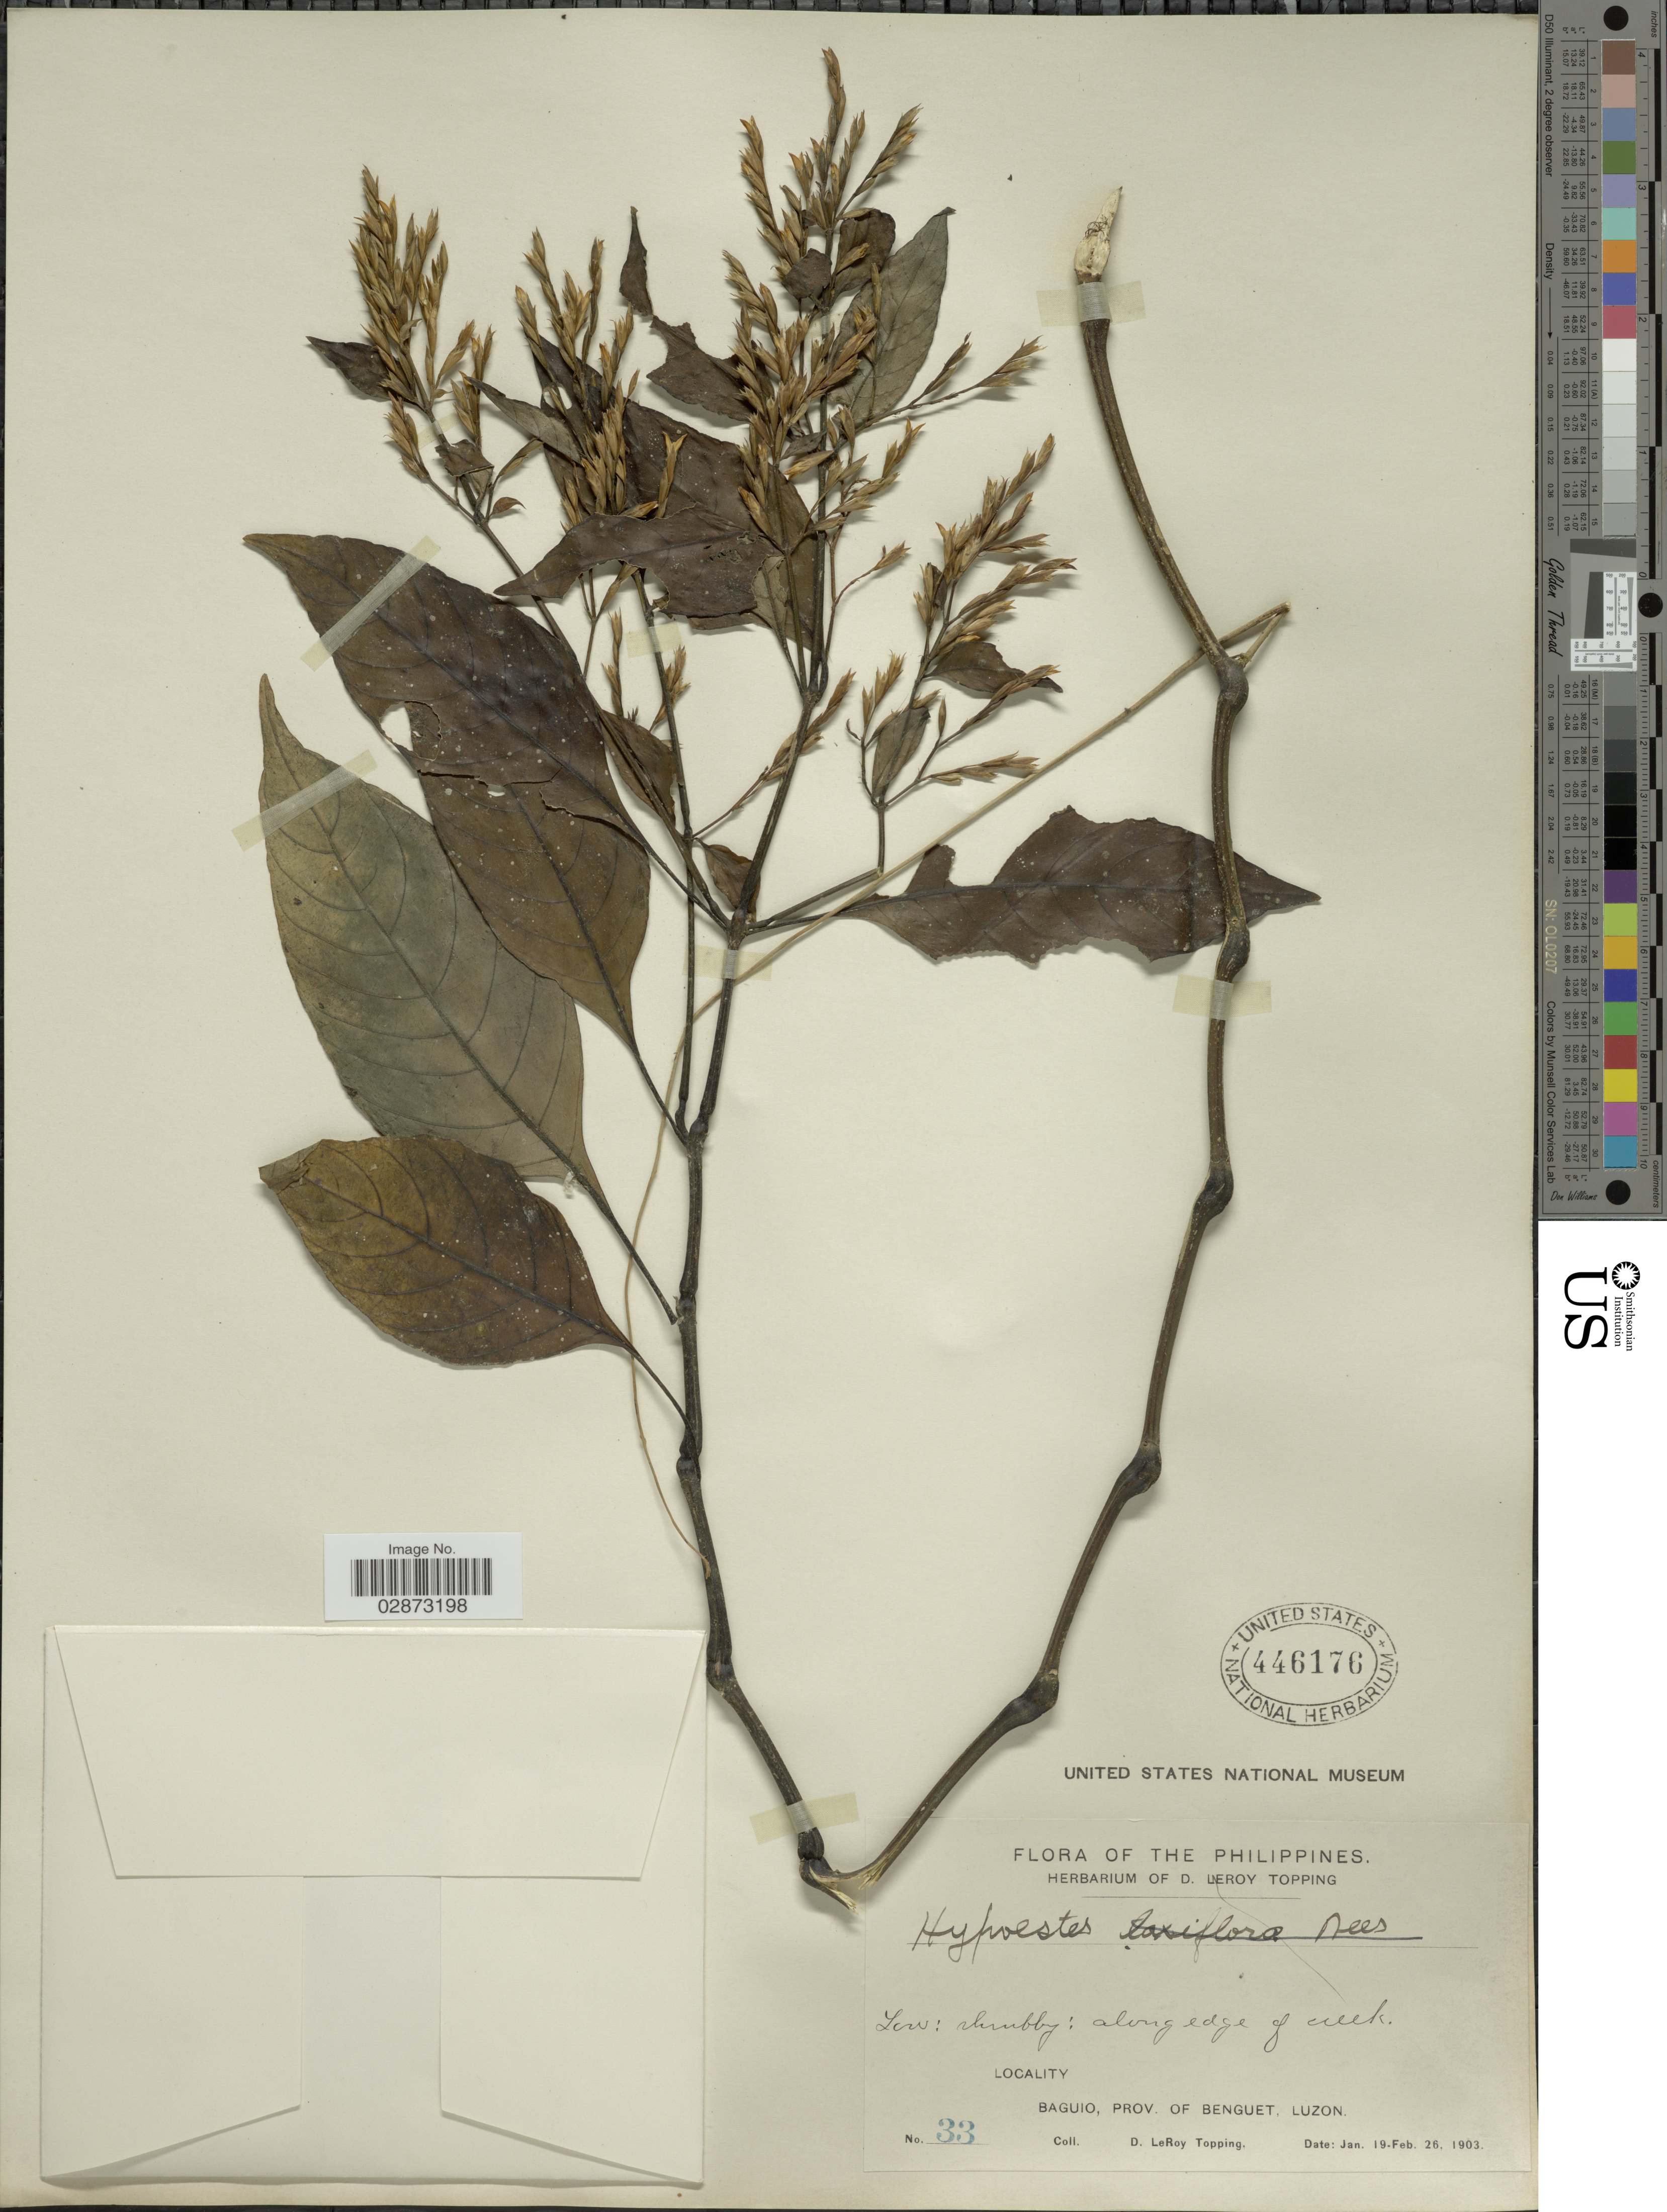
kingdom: Plantae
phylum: Tracheophyta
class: Magnoliopsida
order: Lamiales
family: Acanthaceae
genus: Hypoestes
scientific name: Hypoestes floribunda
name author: R. Br.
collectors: D. L. Topping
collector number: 33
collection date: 1903-01-19/1903-02-26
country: Philippines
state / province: Cordillera (Administrative Region)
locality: Baguio, Prov. of Benguet, Luzon.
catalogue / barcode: US 446176